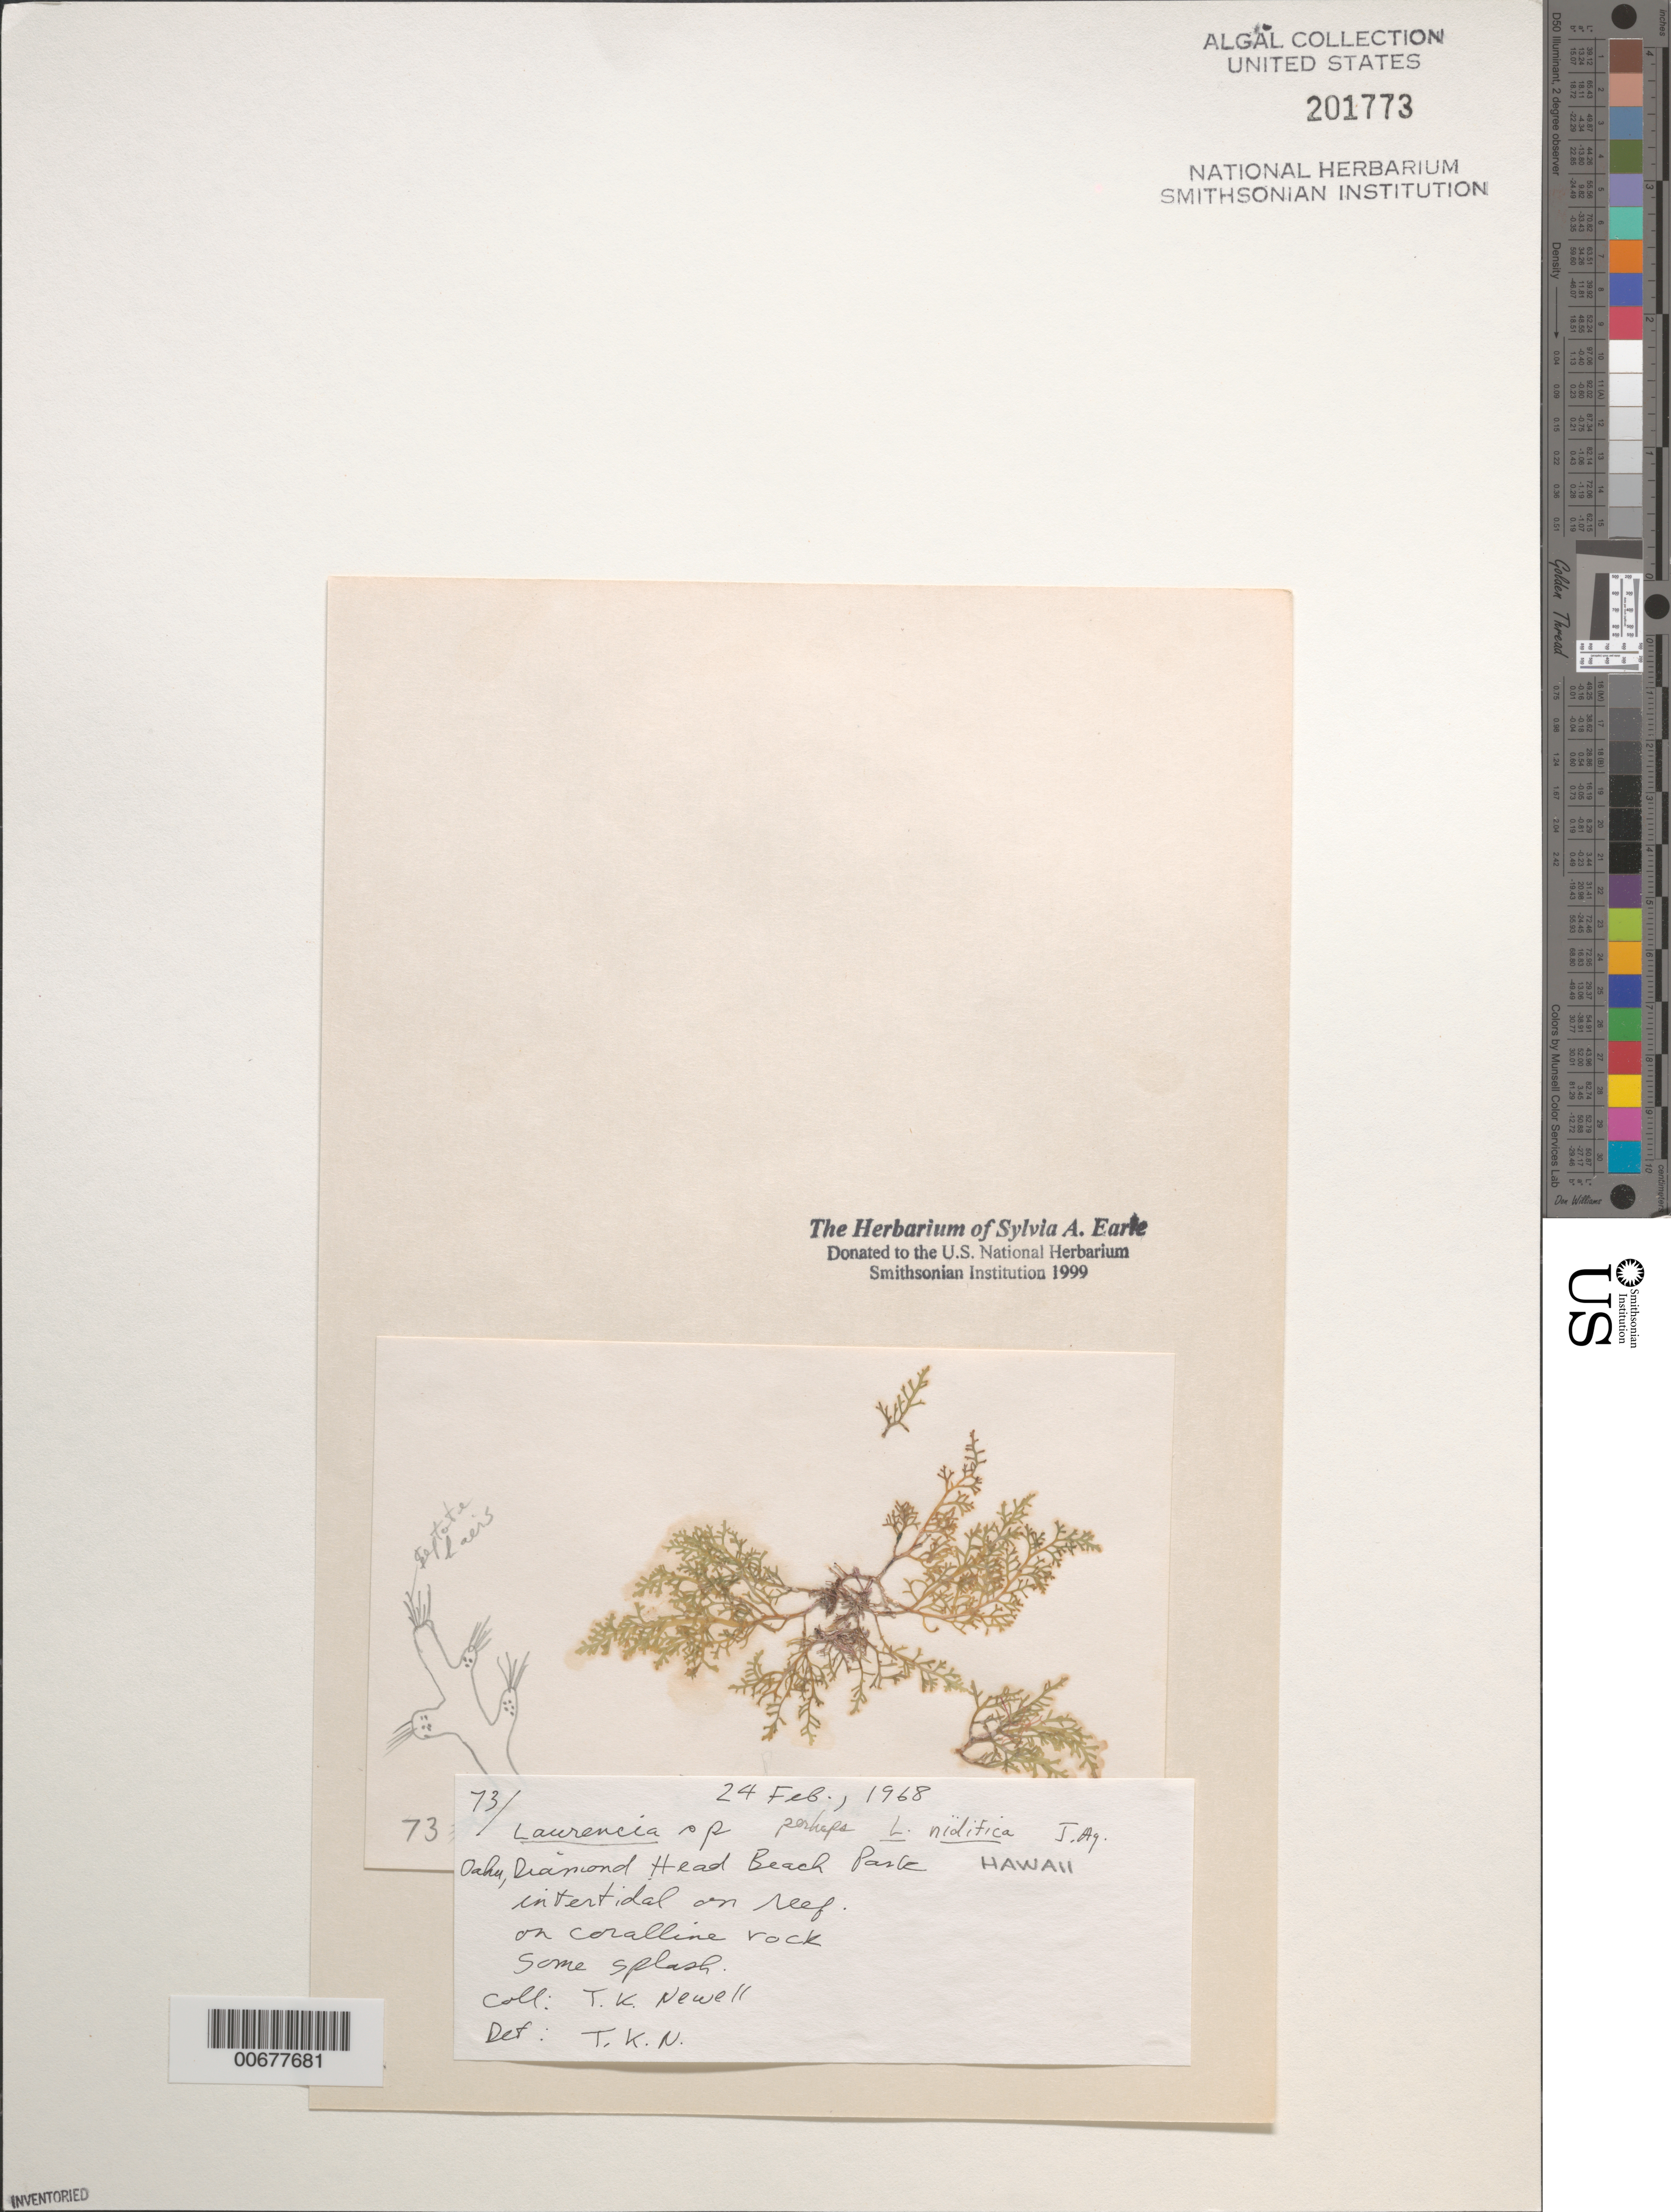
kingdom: Plantae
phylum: Rhodophyta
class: Florideophyceae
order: Ceramiales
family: Rhodomelaceae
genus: Laurencia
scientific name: Laurencia sp.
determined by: Newell, Thomas K.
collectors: T. K. Newell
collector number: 73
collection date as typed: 24 Feb 1968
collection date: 1968-02-24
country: United States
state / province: Hawaii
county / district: Honolulu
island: Oahu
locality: Diamond Head Beach Park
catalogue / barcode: US 201773